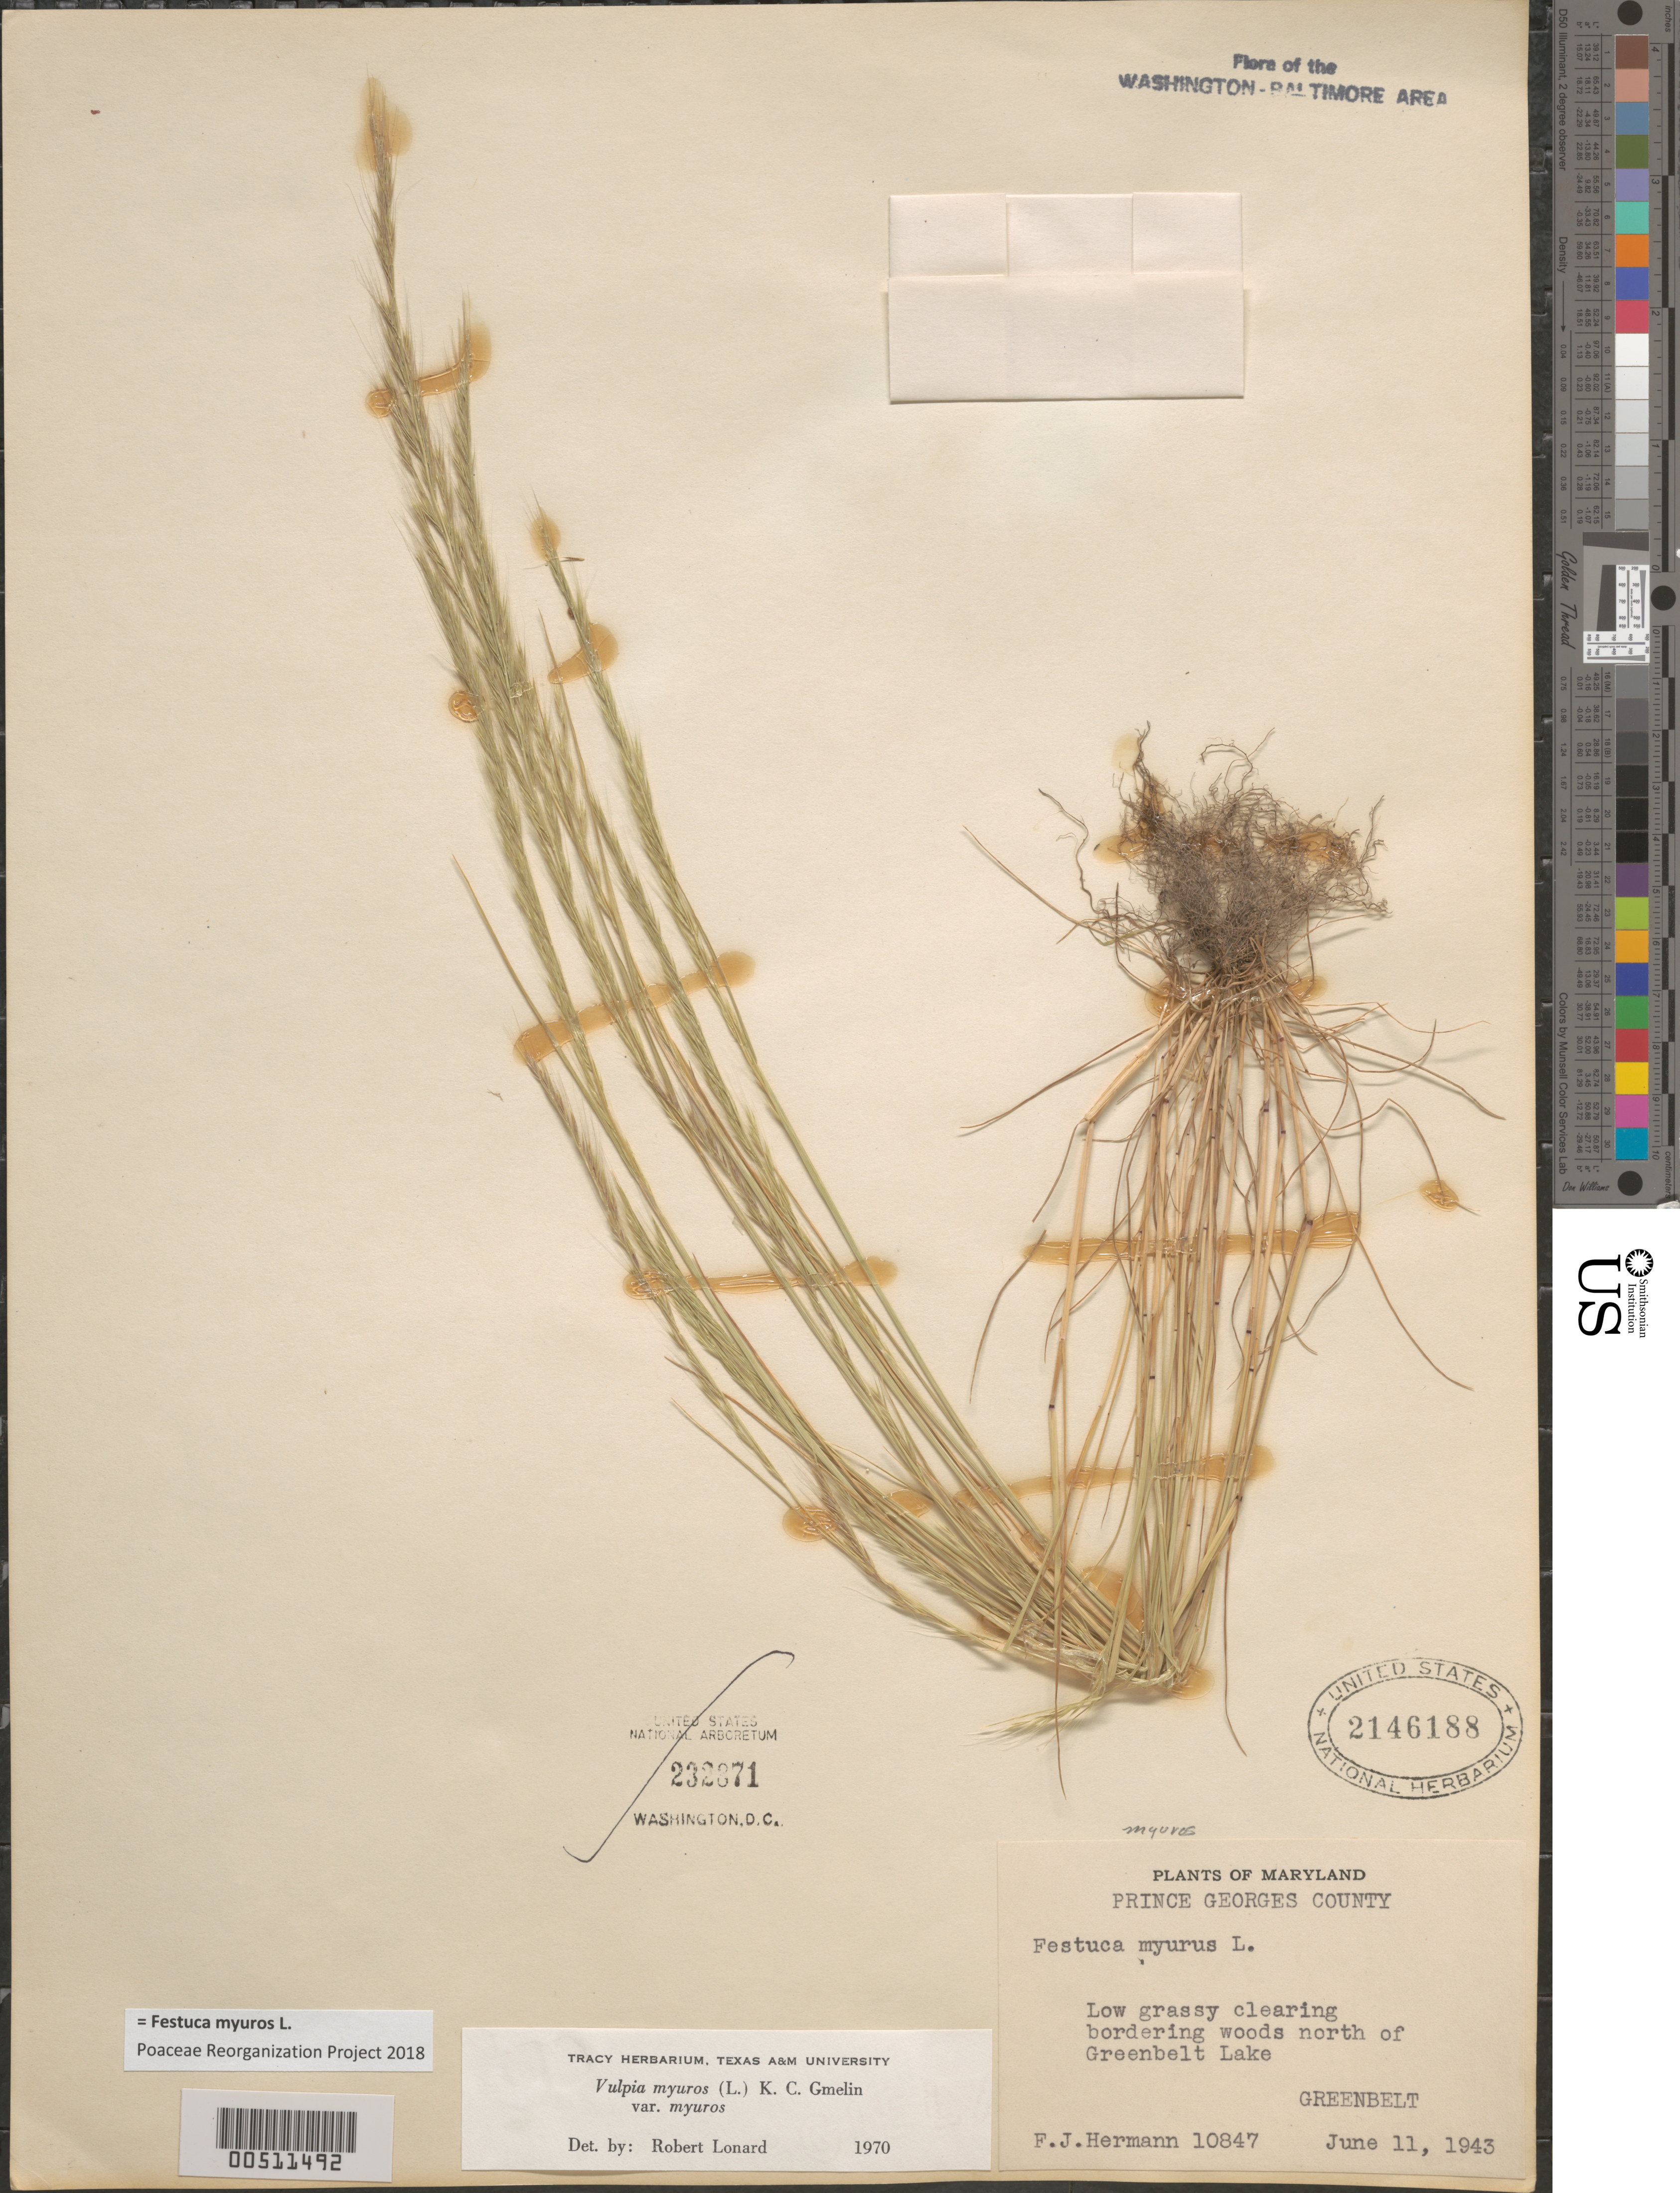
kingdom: Plantae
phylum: Tracheophyta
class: Liliopsida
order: Poales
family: Poaceae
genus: Festuca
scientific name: Festuca myuros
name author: L.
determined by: Poaceae Reorganization Project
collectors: F. J. Hermann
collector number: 10847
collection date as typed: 11 Jun 1943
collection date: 1943-06-11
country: United States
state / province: Maryland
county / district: Prince George's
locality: N of Greenbelt Lake, Greenbelt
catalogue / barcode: US 2146188